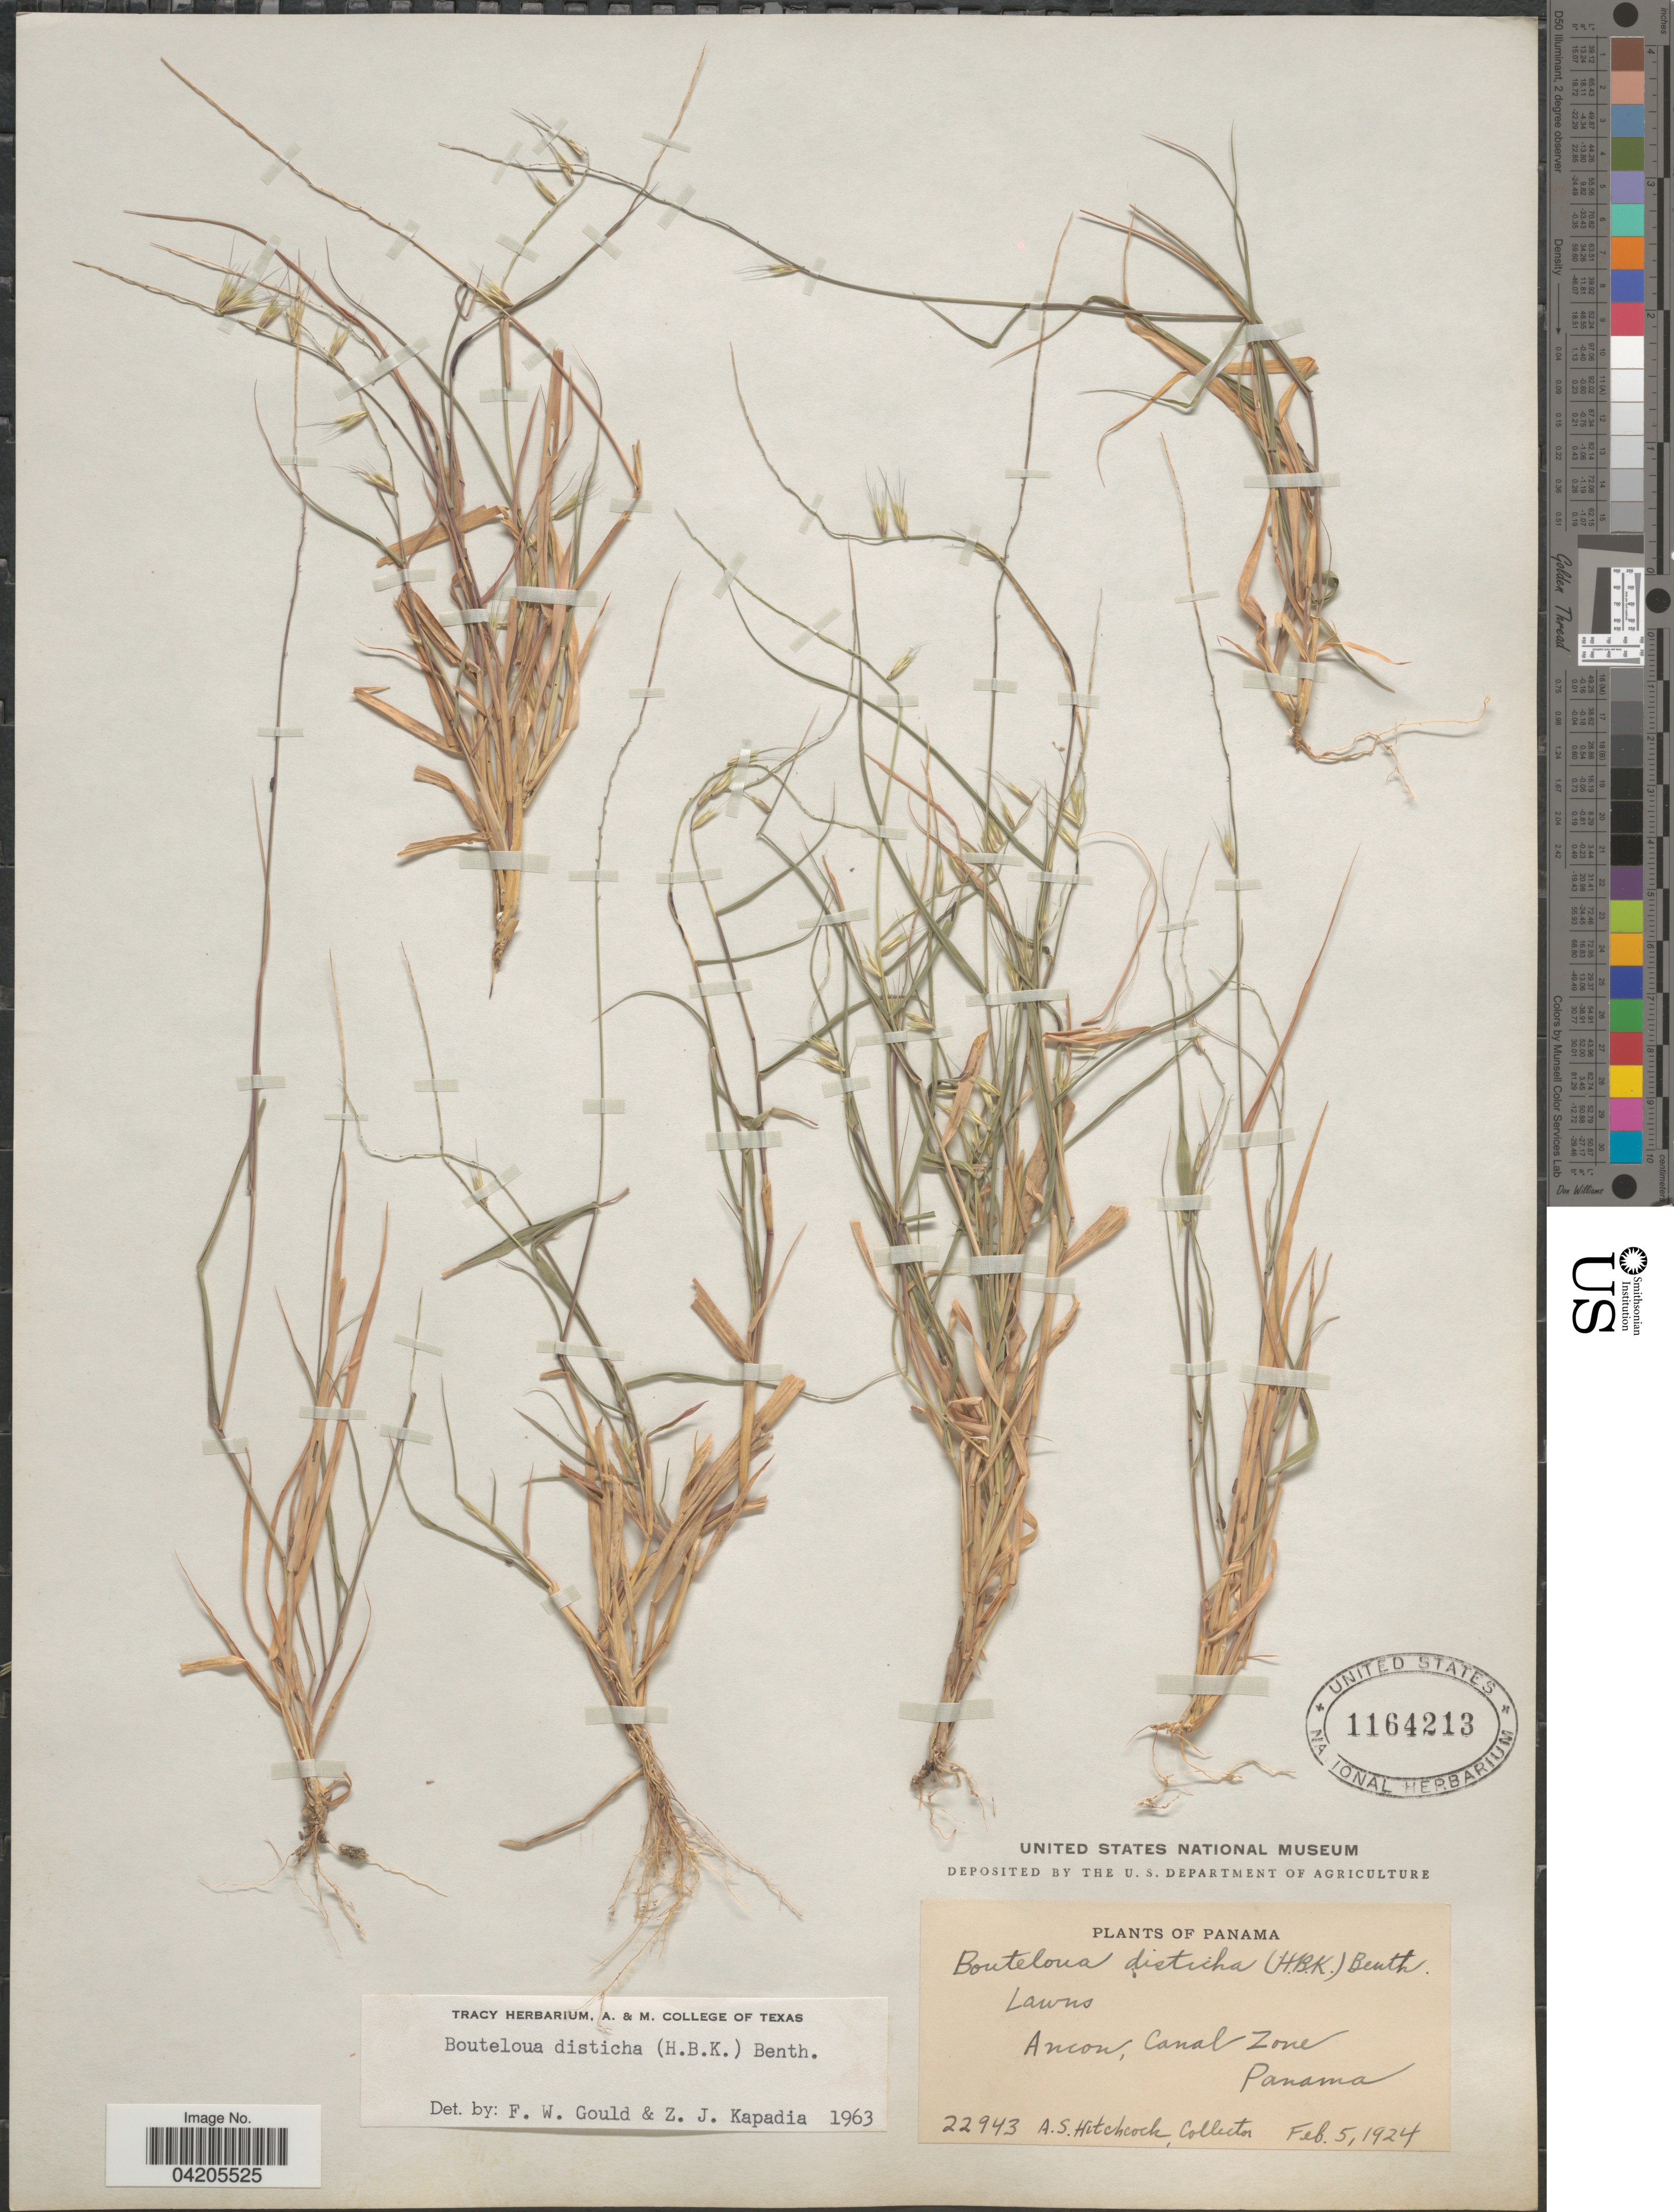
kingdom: Plantae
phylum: Tracheophyta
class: Liliopsida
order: Poales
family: Poaceae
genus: Bouteloua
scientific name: Bouteloua disticha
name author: (Kunth) Benth.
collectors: A. S. Hitchcock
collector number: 22943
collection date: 1924-02-05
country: Panama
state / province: Colón / Panamá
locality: Ancon, Canal Zone.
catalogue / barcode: US 1164213